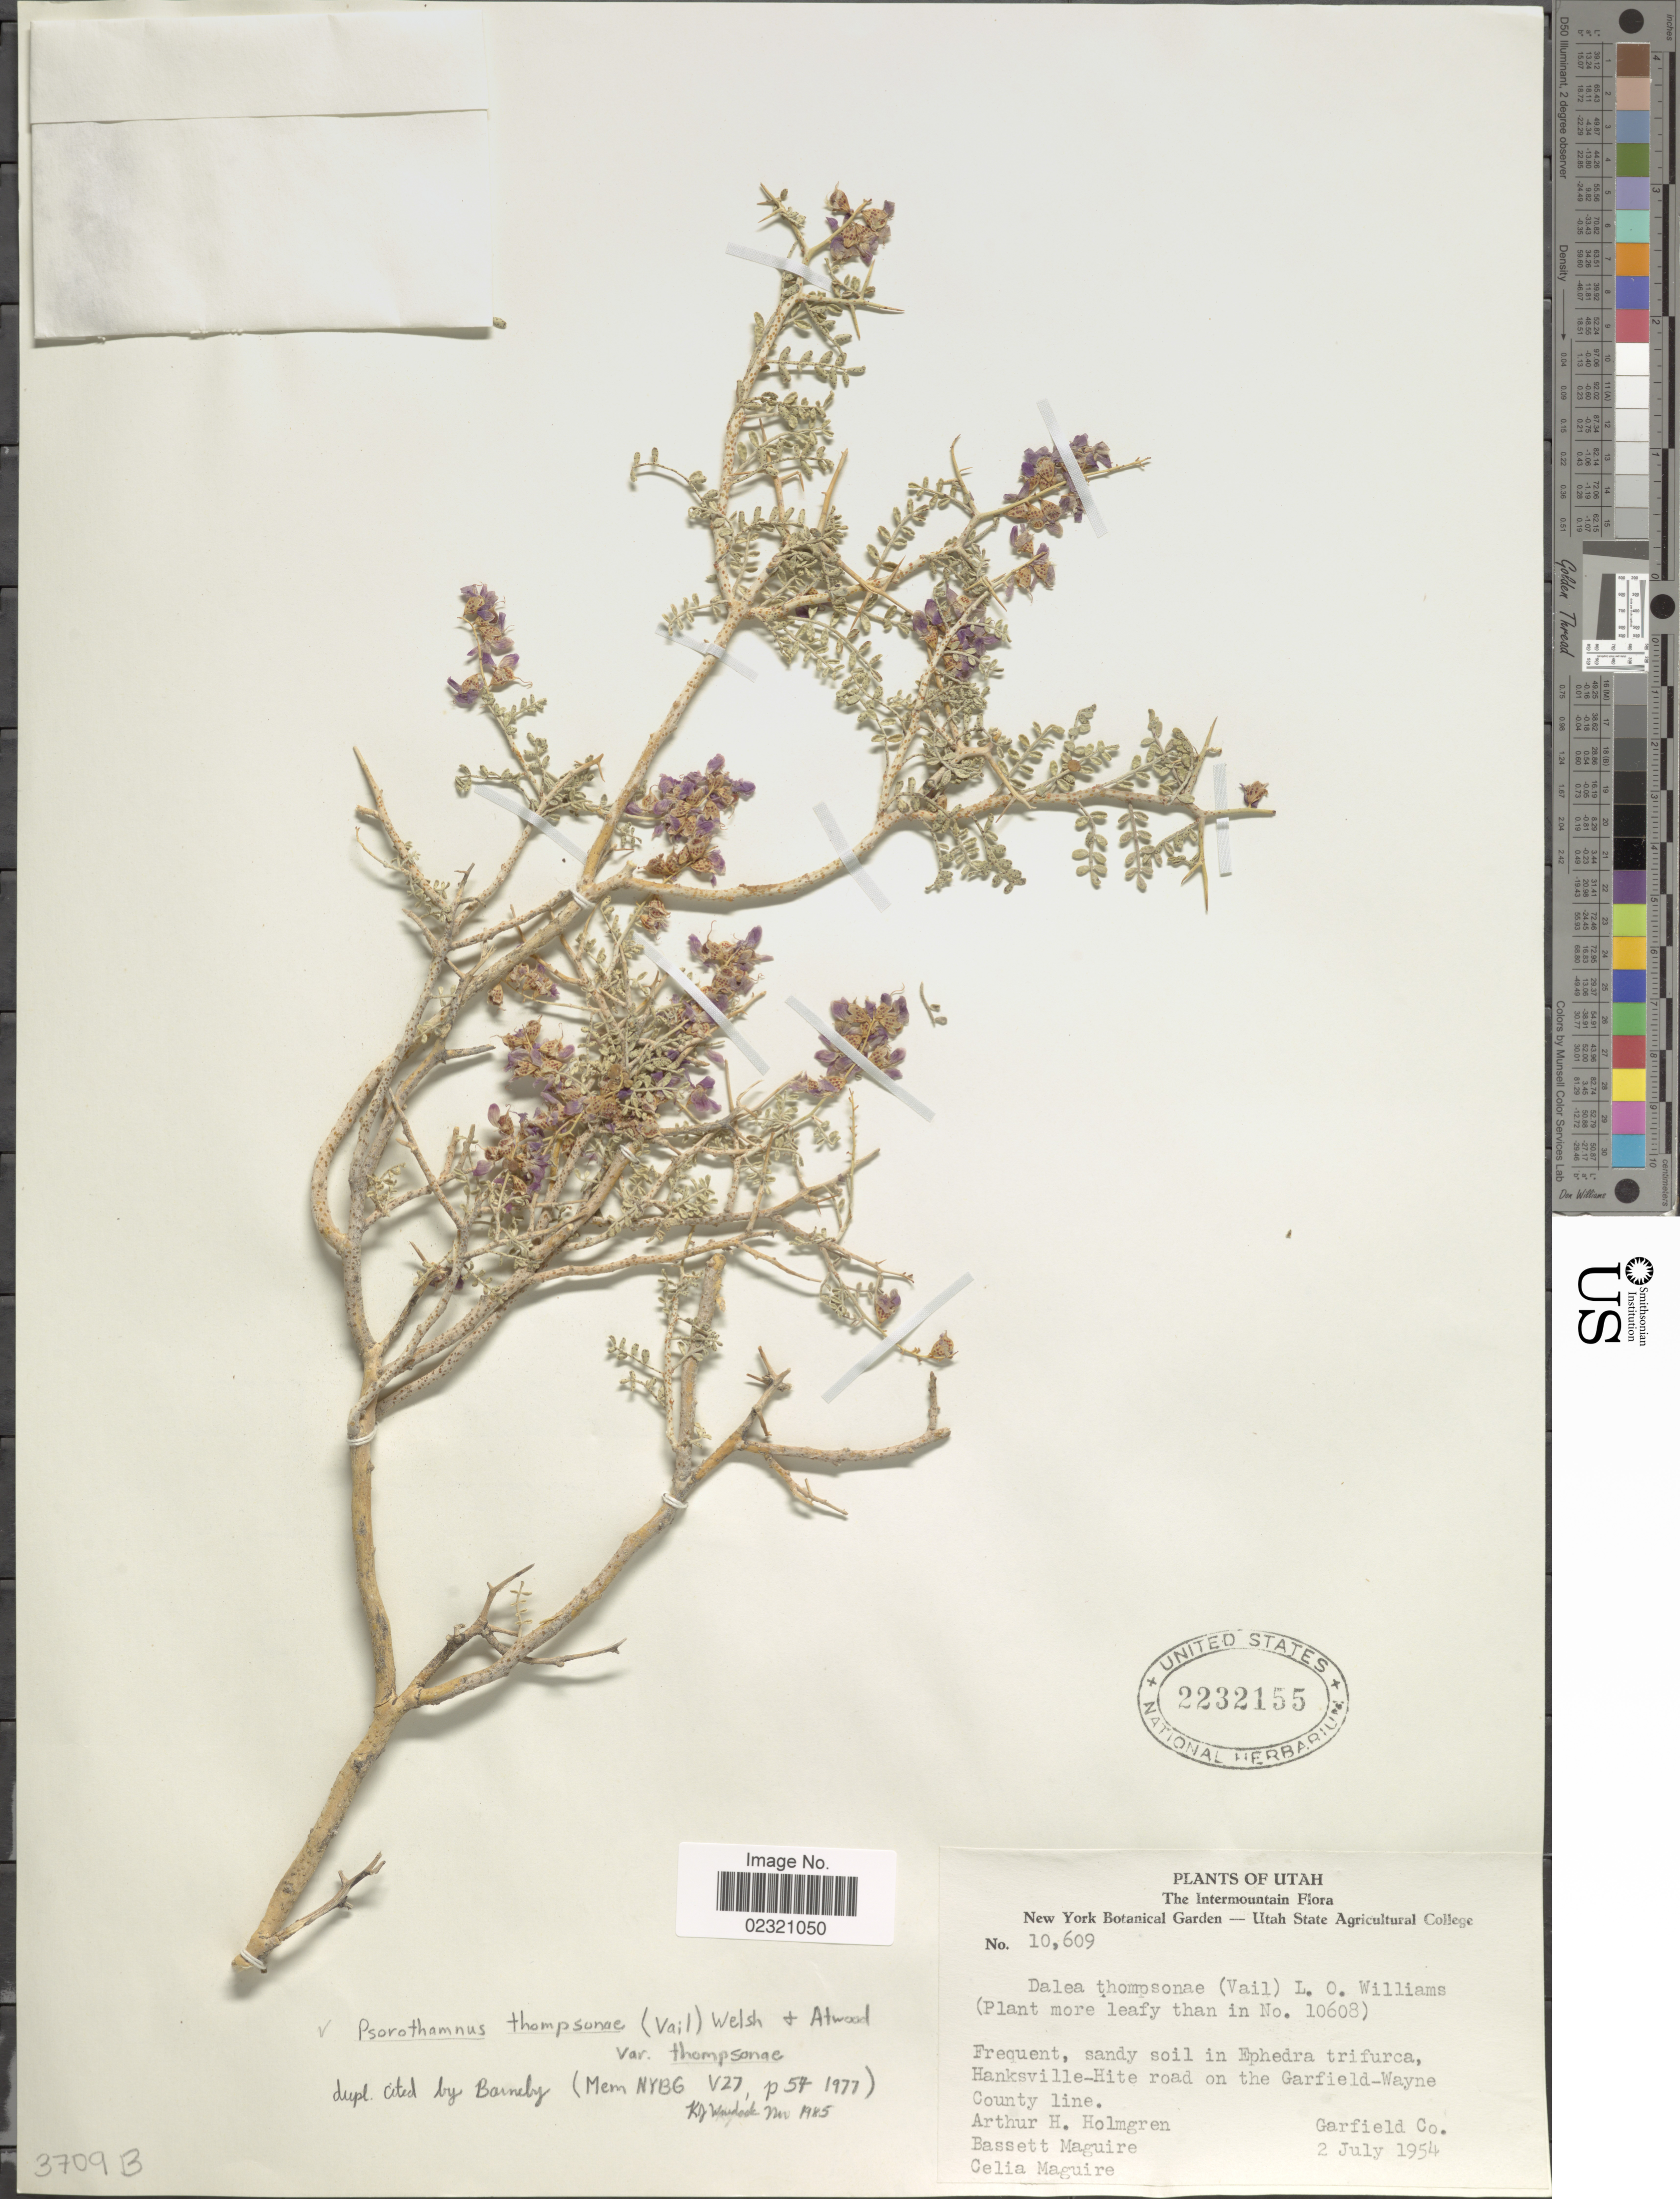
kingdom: Plantae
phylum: Tracheophyta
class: Magnoliopsida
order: Fabales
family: Fabaceae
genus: Psorothamnus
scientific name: Psorothamnus thompsoniae var. thompsoniae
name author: (Vail) S.L. Welsh & N.D. Atwood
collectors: A. H. Holmgren, B. Maguire & C. K. Maguire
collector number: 10609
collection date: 1954-07-02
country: United States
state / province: Utah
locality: Hanksville-Hite road on the Garfield-Wayne County Line, Garfield Co.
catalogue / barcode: US 2232155